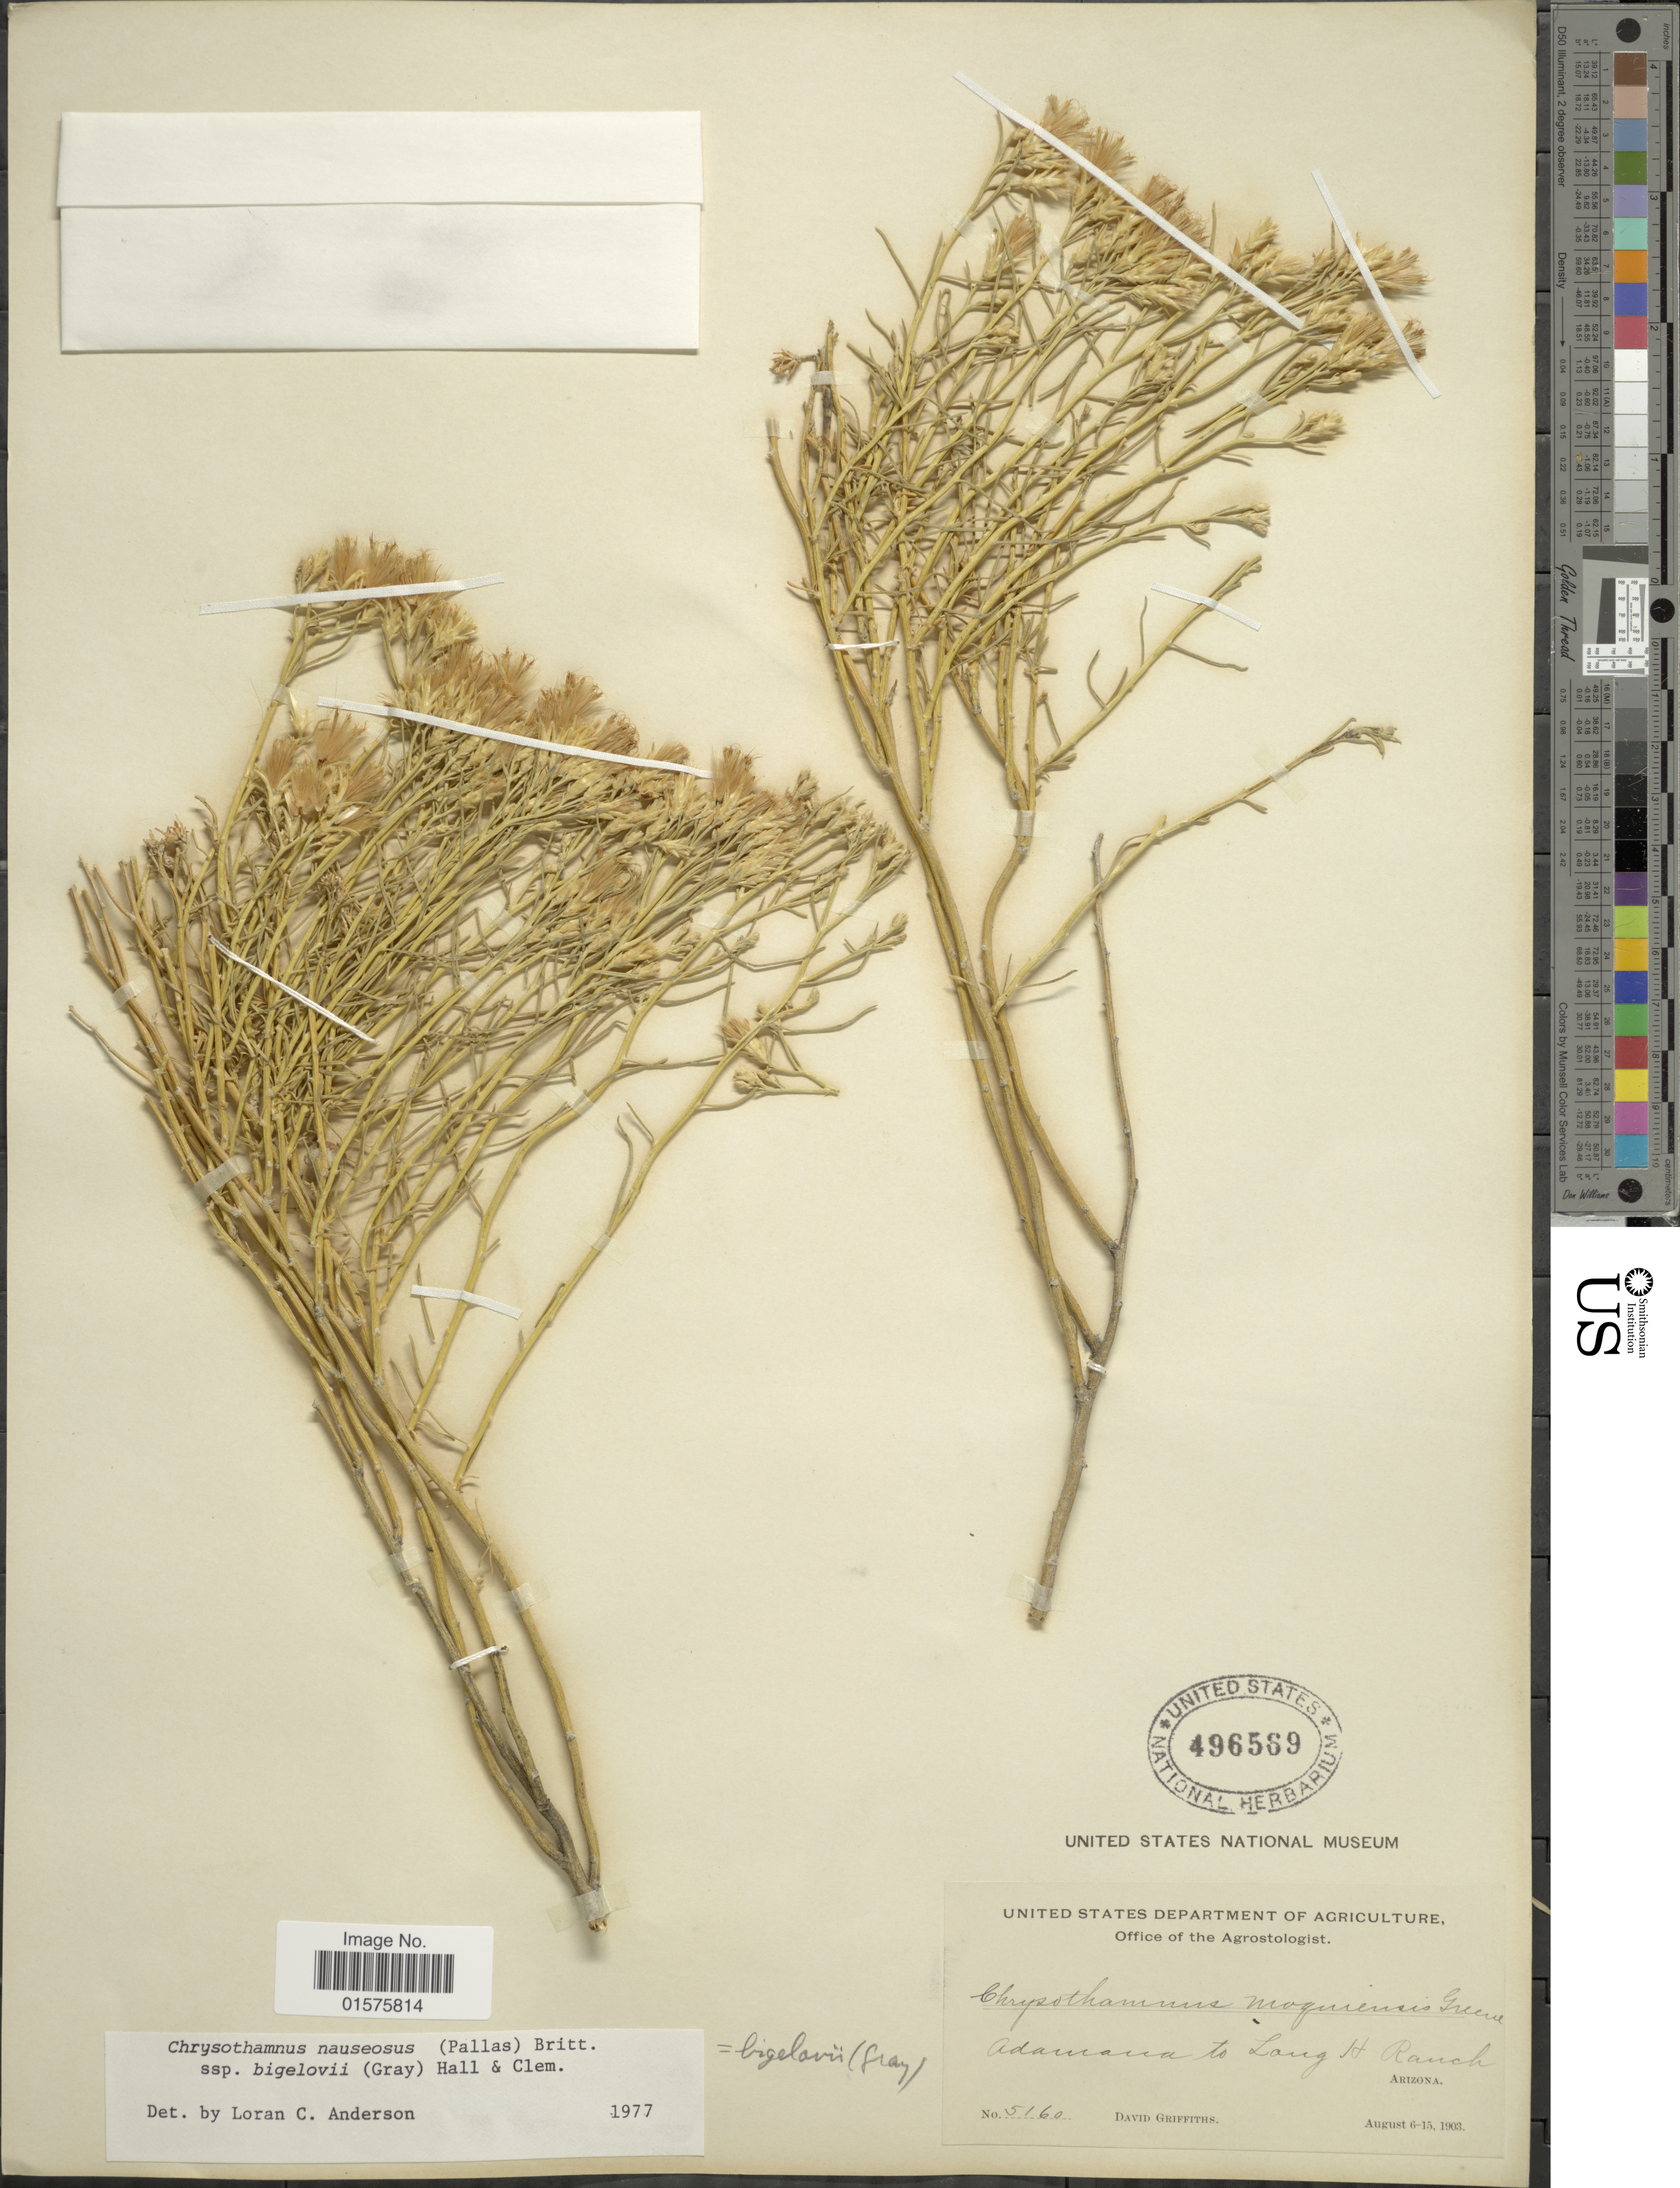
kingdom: Plantae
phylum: Tracheophyta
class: Magnoliopsida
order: Asterales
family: Asteraceae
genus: Ericameria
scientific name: Ericameria nauseosa var. bigelovii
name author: (A. Gray) G.L. Nesom & G.I. Baird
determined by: Urbatsch, Lowell E., Curator (LSU), Louisiana State University (UNITED STATES)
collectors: D. Griffiths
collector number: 5160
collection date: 1903-08-06/1903-08-15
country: United States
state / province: Arizona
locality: Adamana to Long H Ranch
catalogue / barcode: US 496569